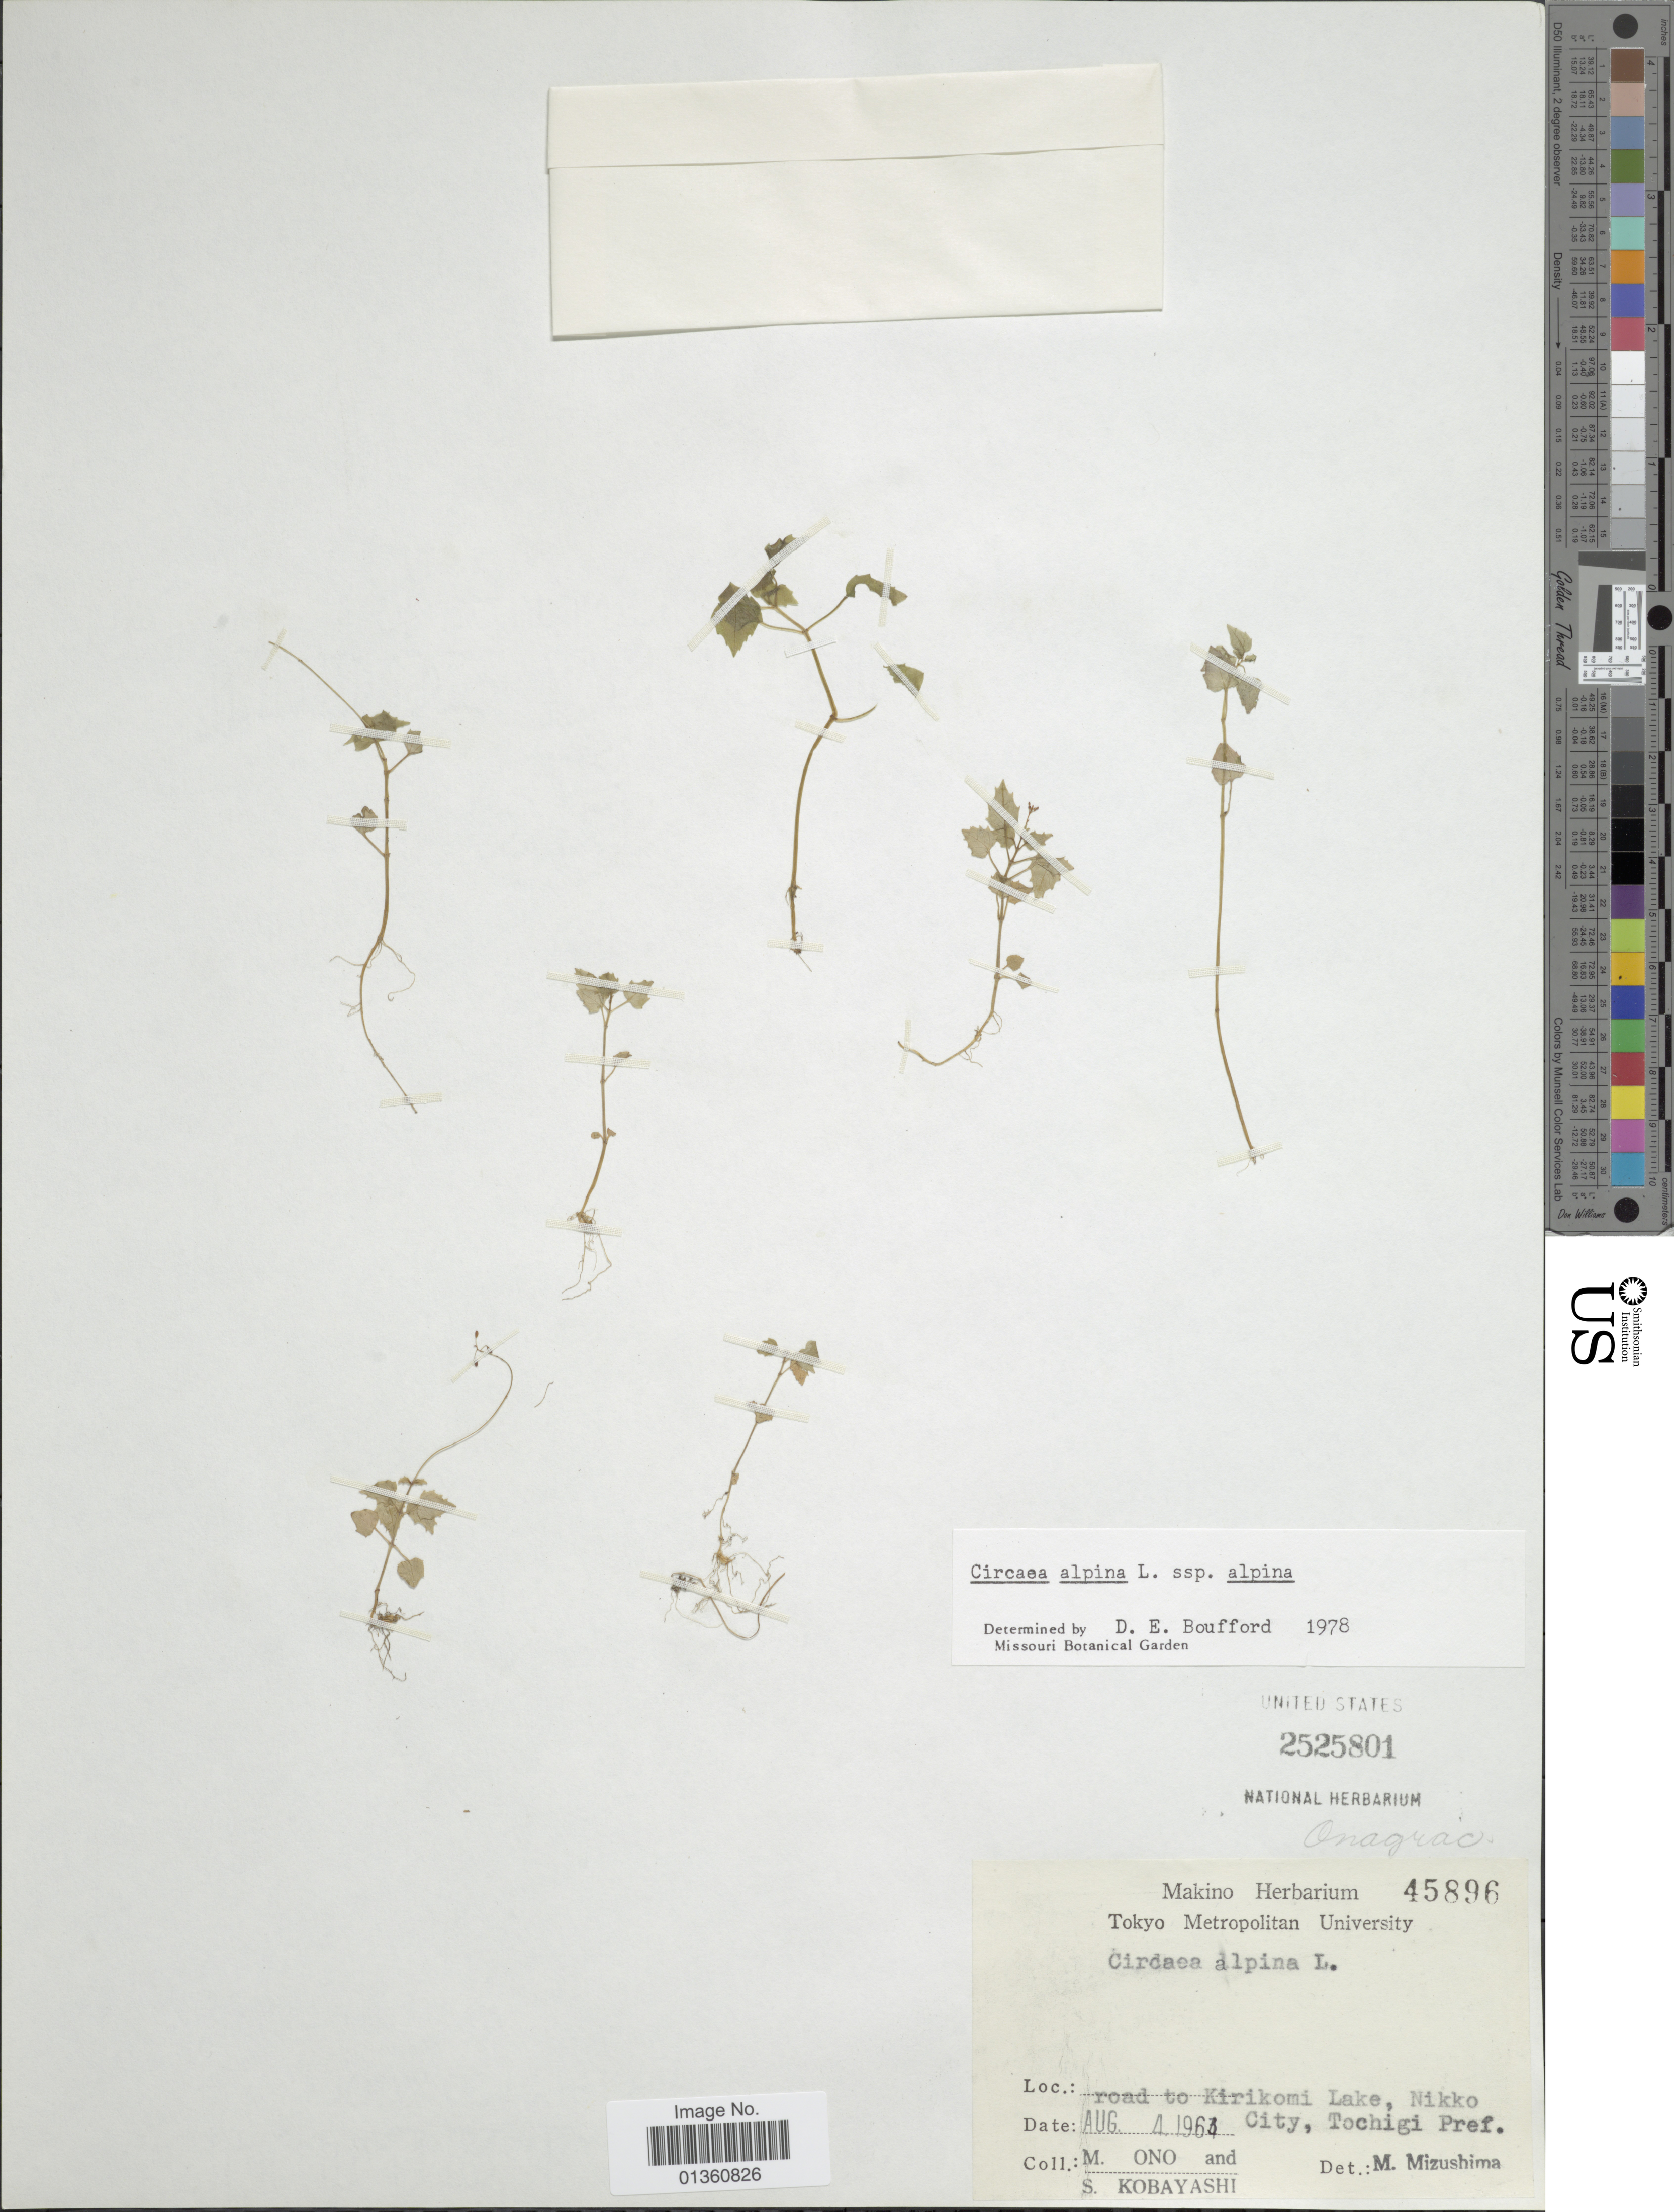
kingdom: Plantae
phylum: Tracheophyta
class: Magnoliopsida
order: Myrtales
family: Onagraceae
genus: Circaea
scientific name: Circaea alpina subsp. alpina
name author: L.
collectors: M. Ono & S. Kobayashi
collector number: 45896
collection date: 1964-08-04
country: Japan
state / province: Totigi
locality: Road to Kirikomi Lake, Nikko City, Tochigi Pref.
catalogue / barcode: US 2525801